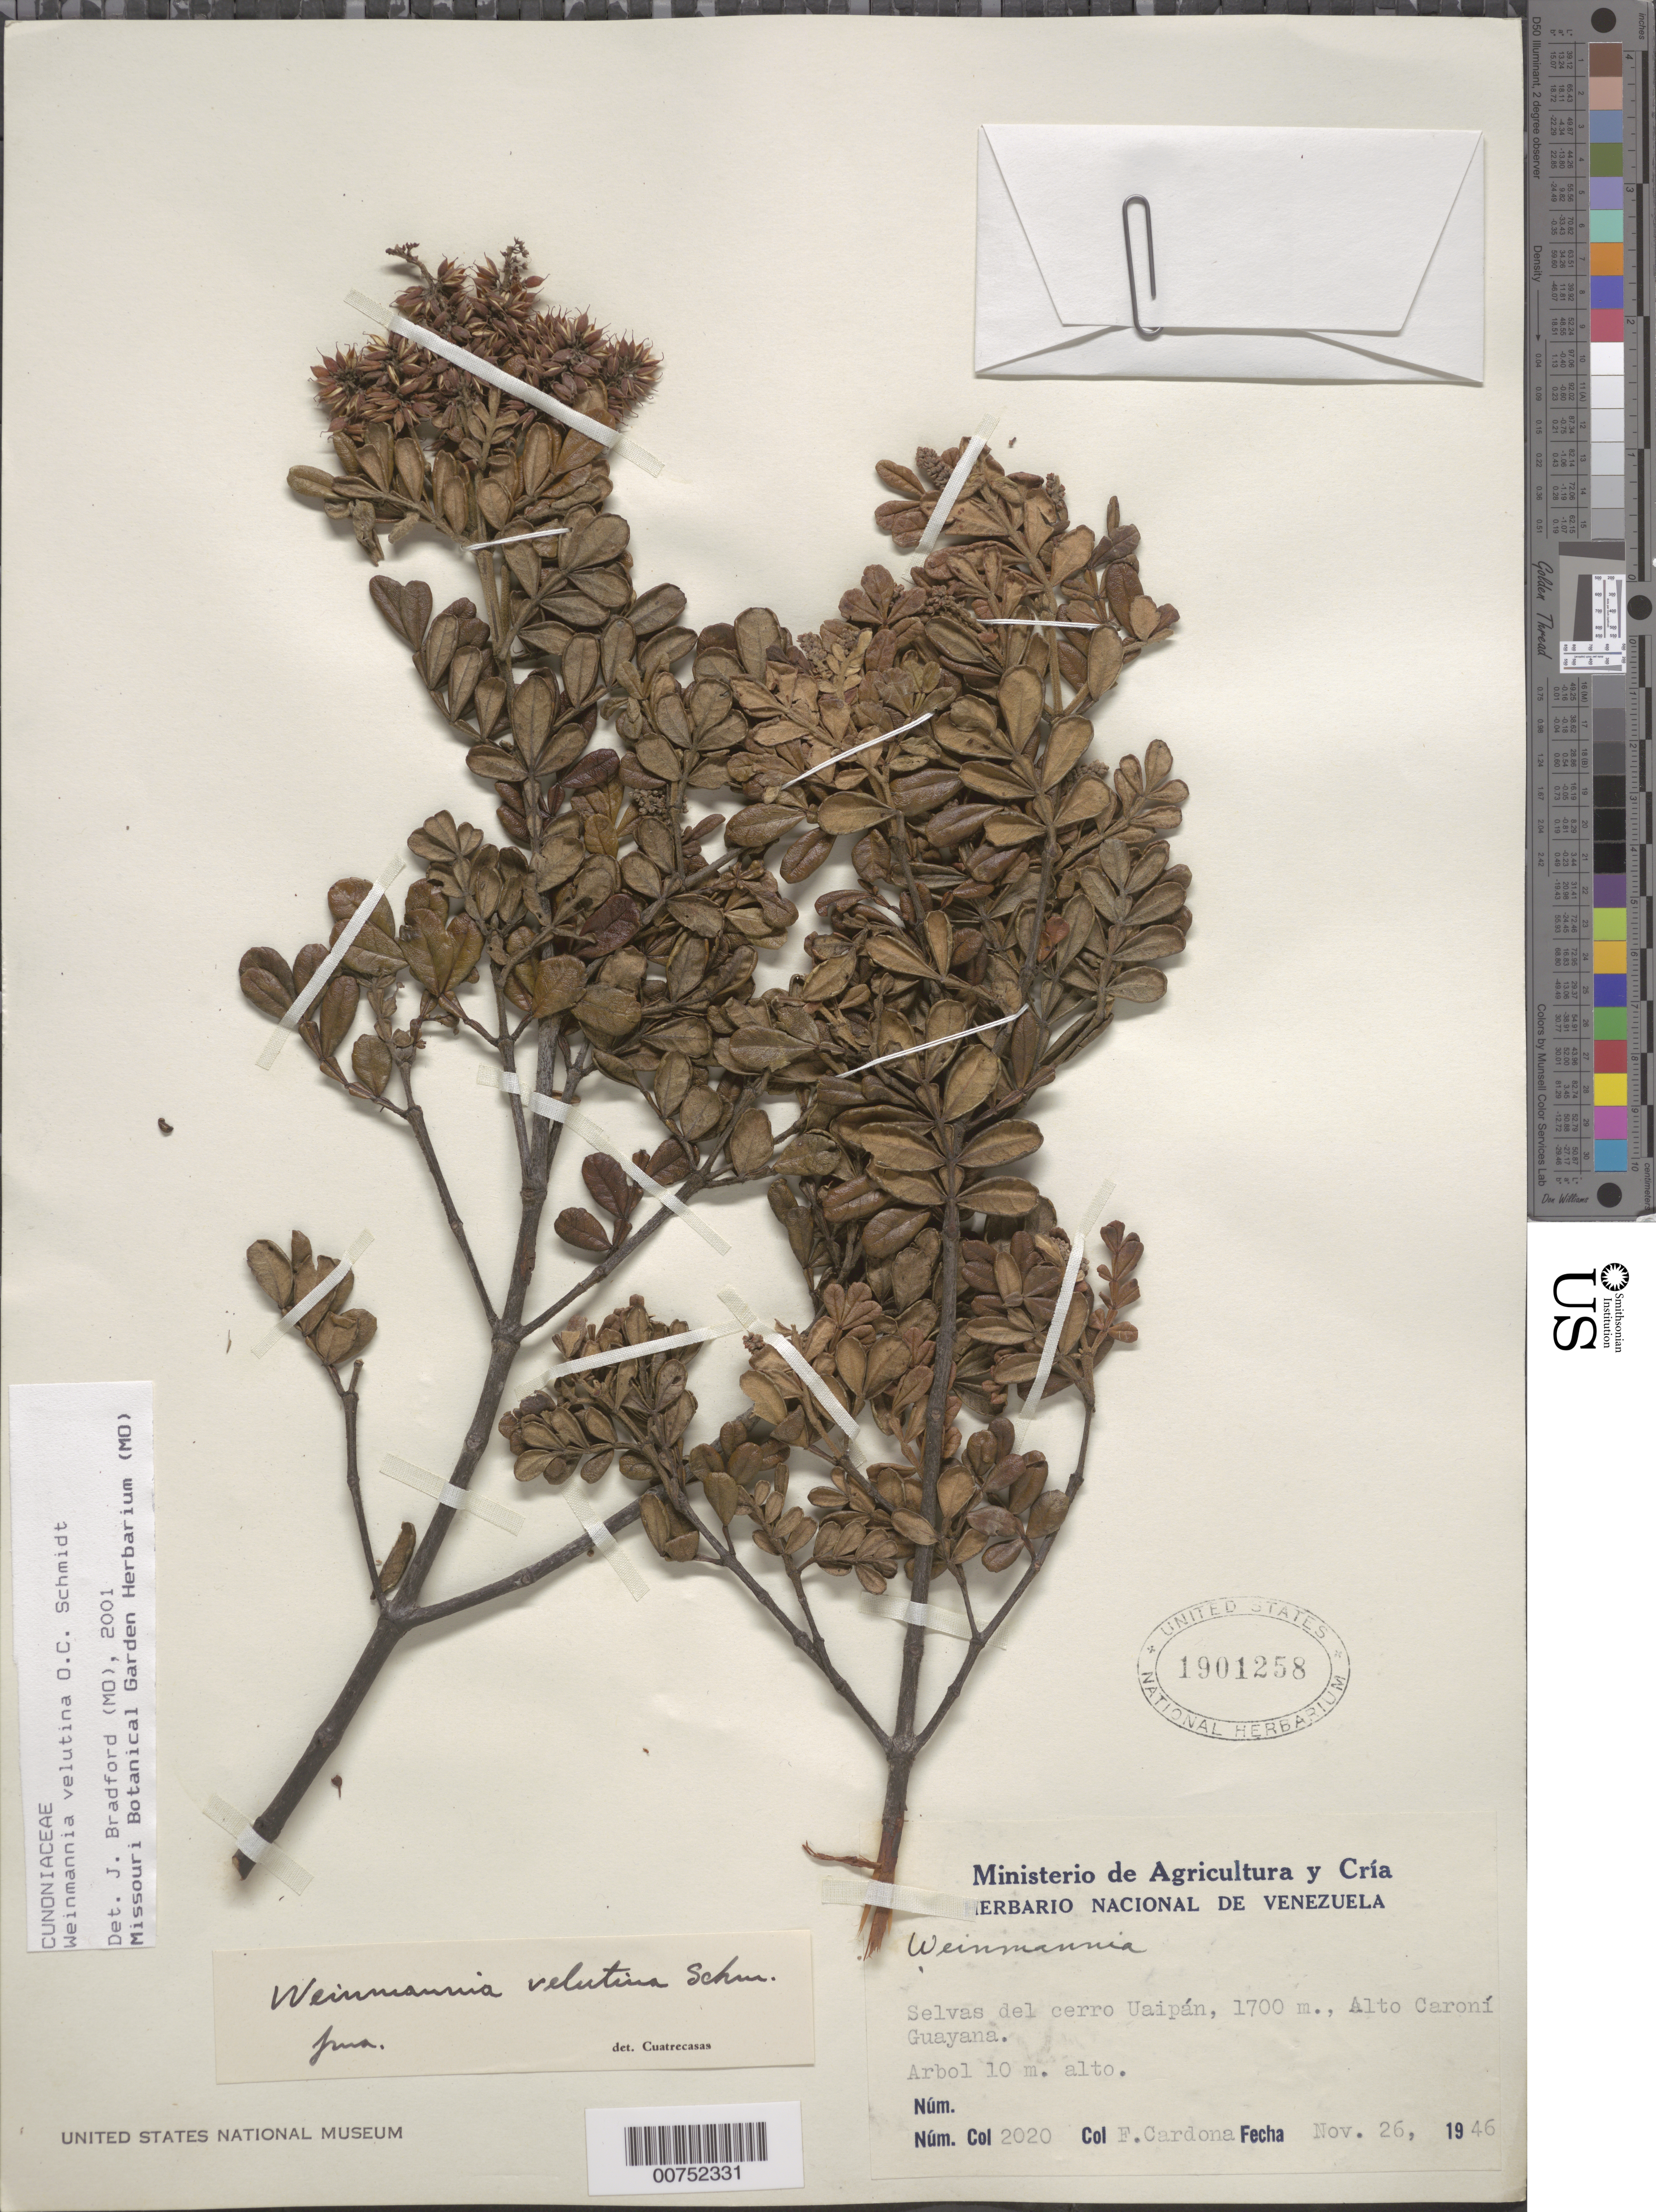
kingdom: Plantae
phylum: Tracheophyta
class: Magnoliopsida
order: Oxalidales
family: Cunoniaceae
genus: Weinmannia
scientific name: Weinmannia velutina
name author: O.C. Schmidt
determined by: Bradford, J. C.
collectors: F. Cardona Puig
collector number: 2020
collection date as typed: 26-Nov-46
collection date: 1946-11-26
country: Venezuela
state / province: Bolívar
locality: Cerro Uaipán, Río Caroní; Guayana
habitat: Selvas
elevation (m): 1700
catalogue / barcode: US 1901258